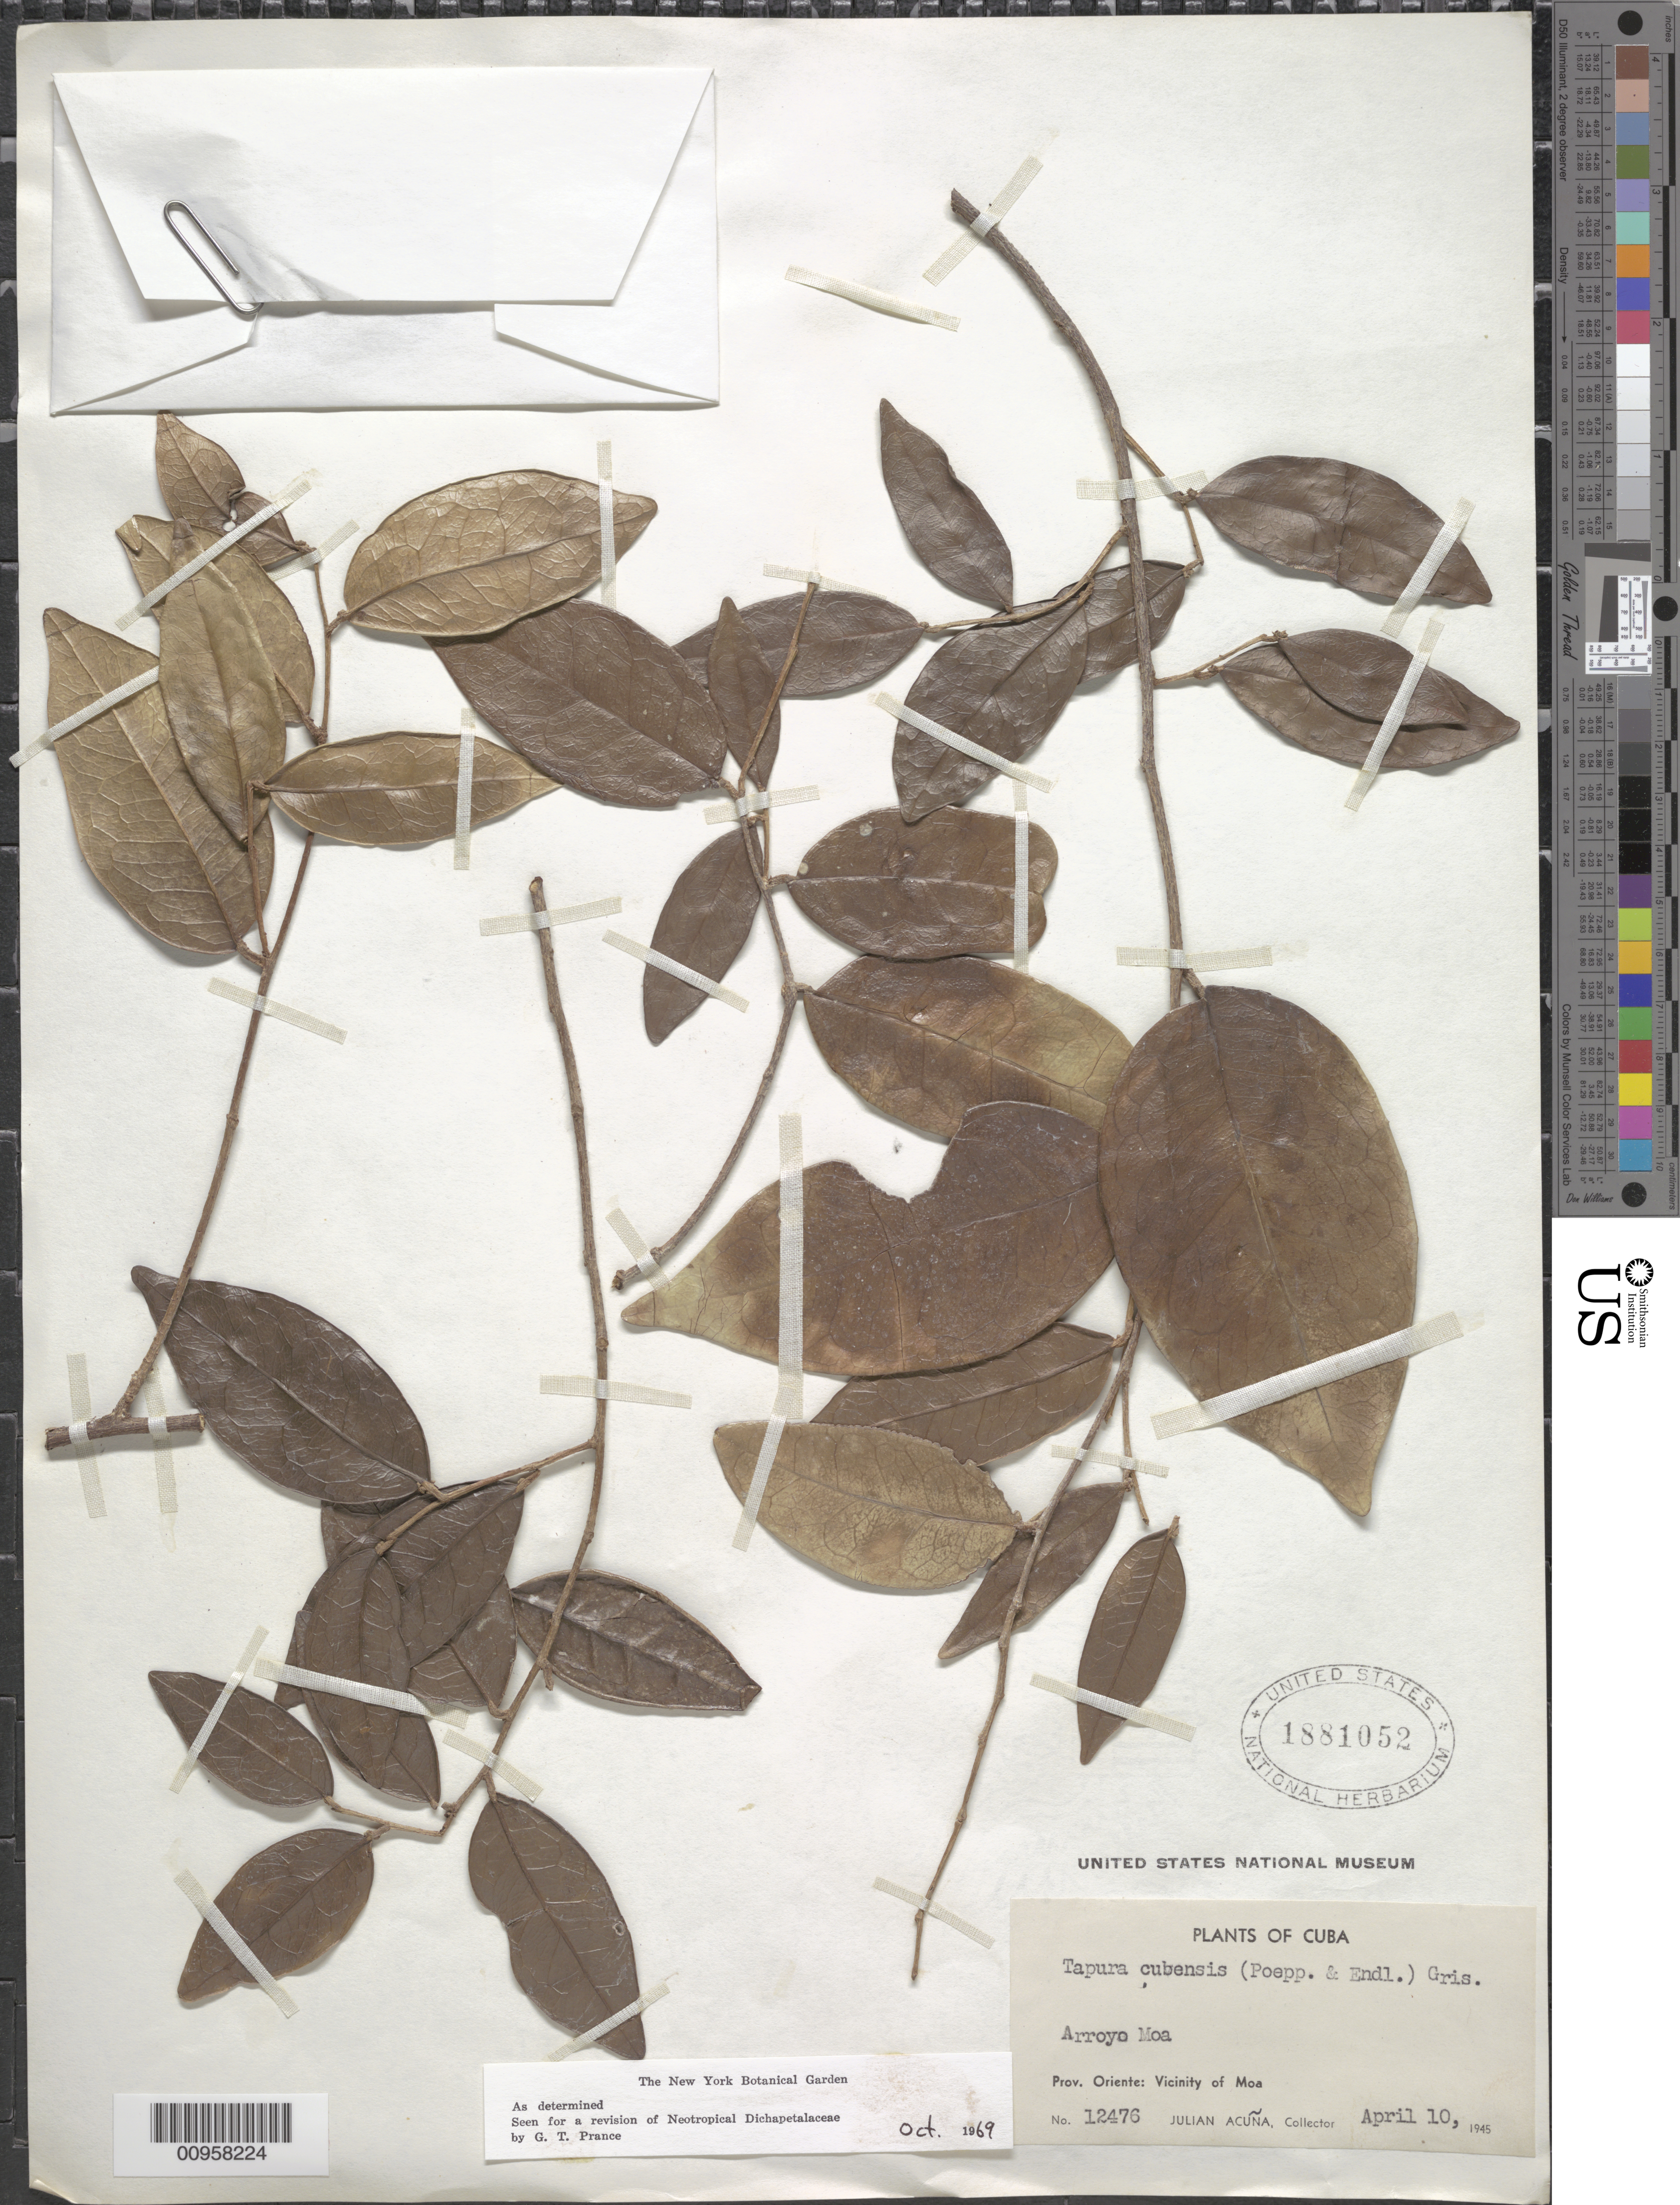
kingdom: Plantae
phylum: Tracheophyta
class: Magnoliopsida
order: Malpighiales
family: Dichapetalaceae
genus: Tapura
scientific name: Tapura cubensis subsp. cubensis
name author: (Poepp.) Griseb.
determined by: Prance, G. T.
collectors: J. Acuña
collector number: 12476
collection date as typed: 10 Apr 1945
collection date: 1945-04-10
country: Cuba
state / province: Holguín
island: Cuba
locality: Vicinity of Moa [Oriente], Arroyo Moa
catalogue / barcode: US 1881052